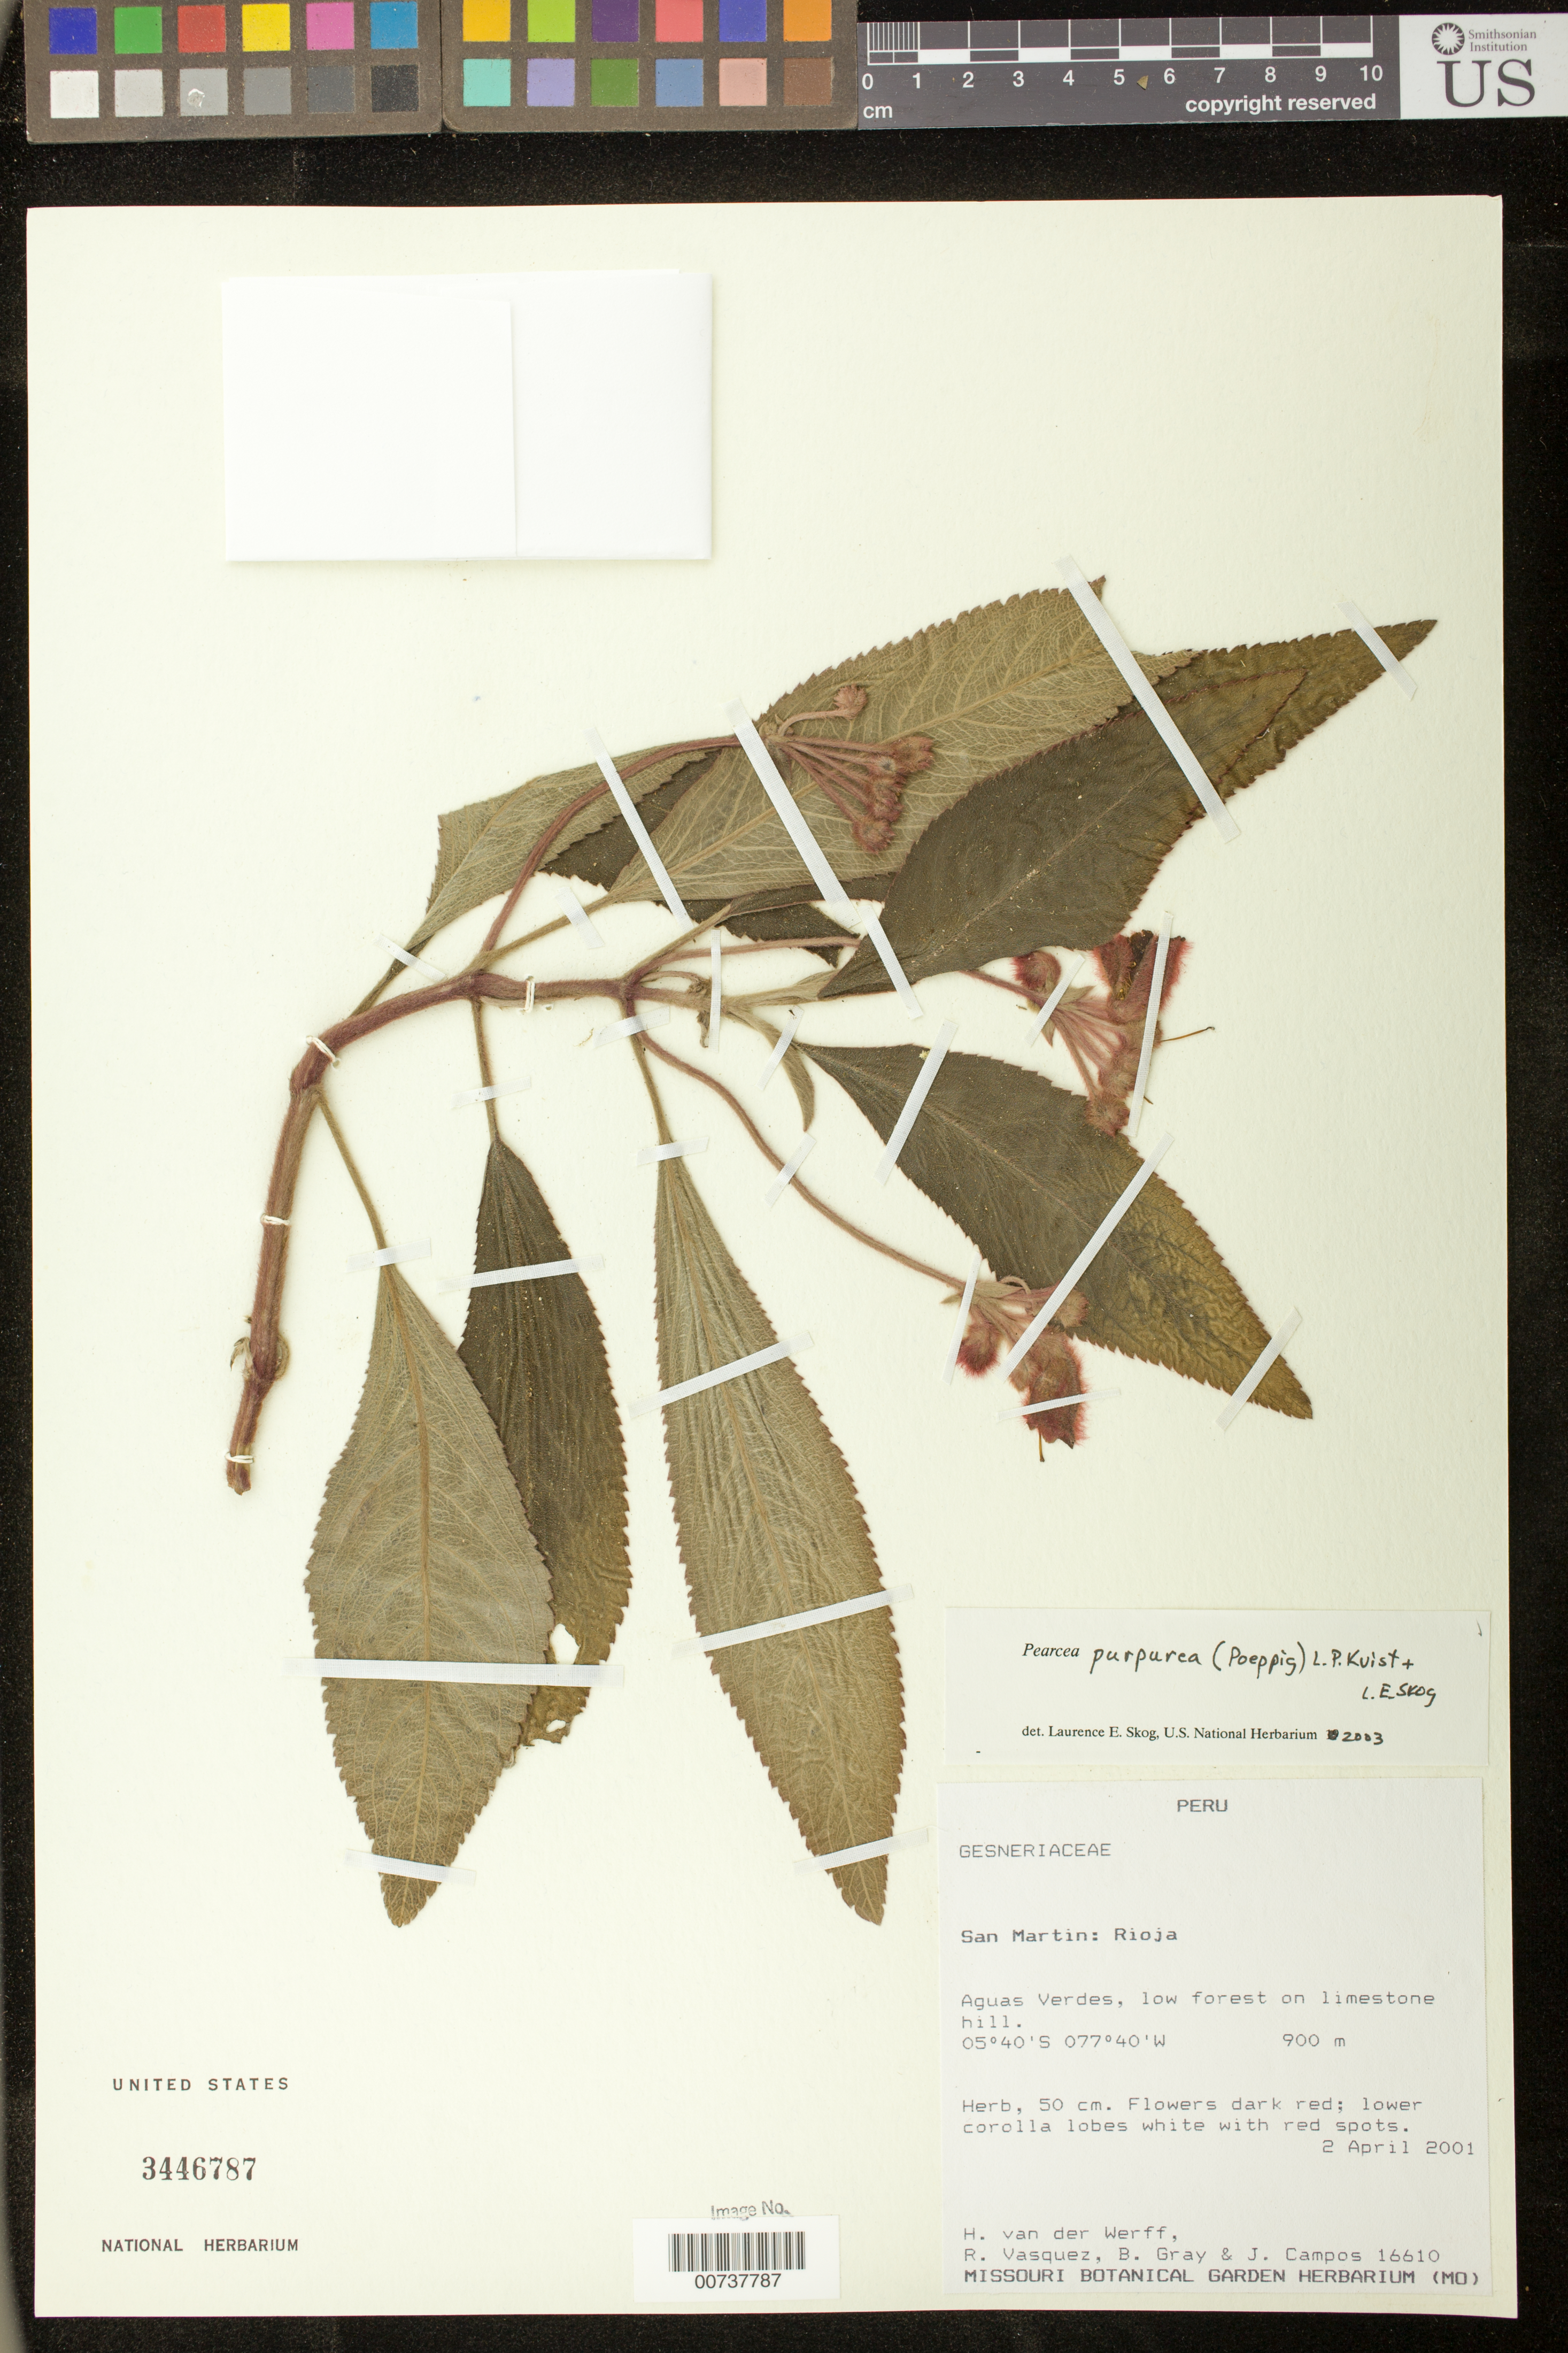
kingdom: Plantae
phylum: Tracheophyta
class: Magnoliopsida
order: Lamiales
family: Gesneriaceae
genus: Pearcea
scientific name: Pearcea purpurea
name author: (Poepp.) L.P. Kvist & L.E. Skog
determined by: Skog, Laurence E.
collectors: H. van der Werff, R. Vásquez, B. Gray & J. Campos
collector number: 16610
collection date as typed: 02 Apr 2001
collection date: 2001-04-02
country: Peru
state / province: San Martín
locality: Rioja, Agua Verdes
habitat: Low forest on limestone hill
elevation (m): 900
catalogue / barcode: US 3446787